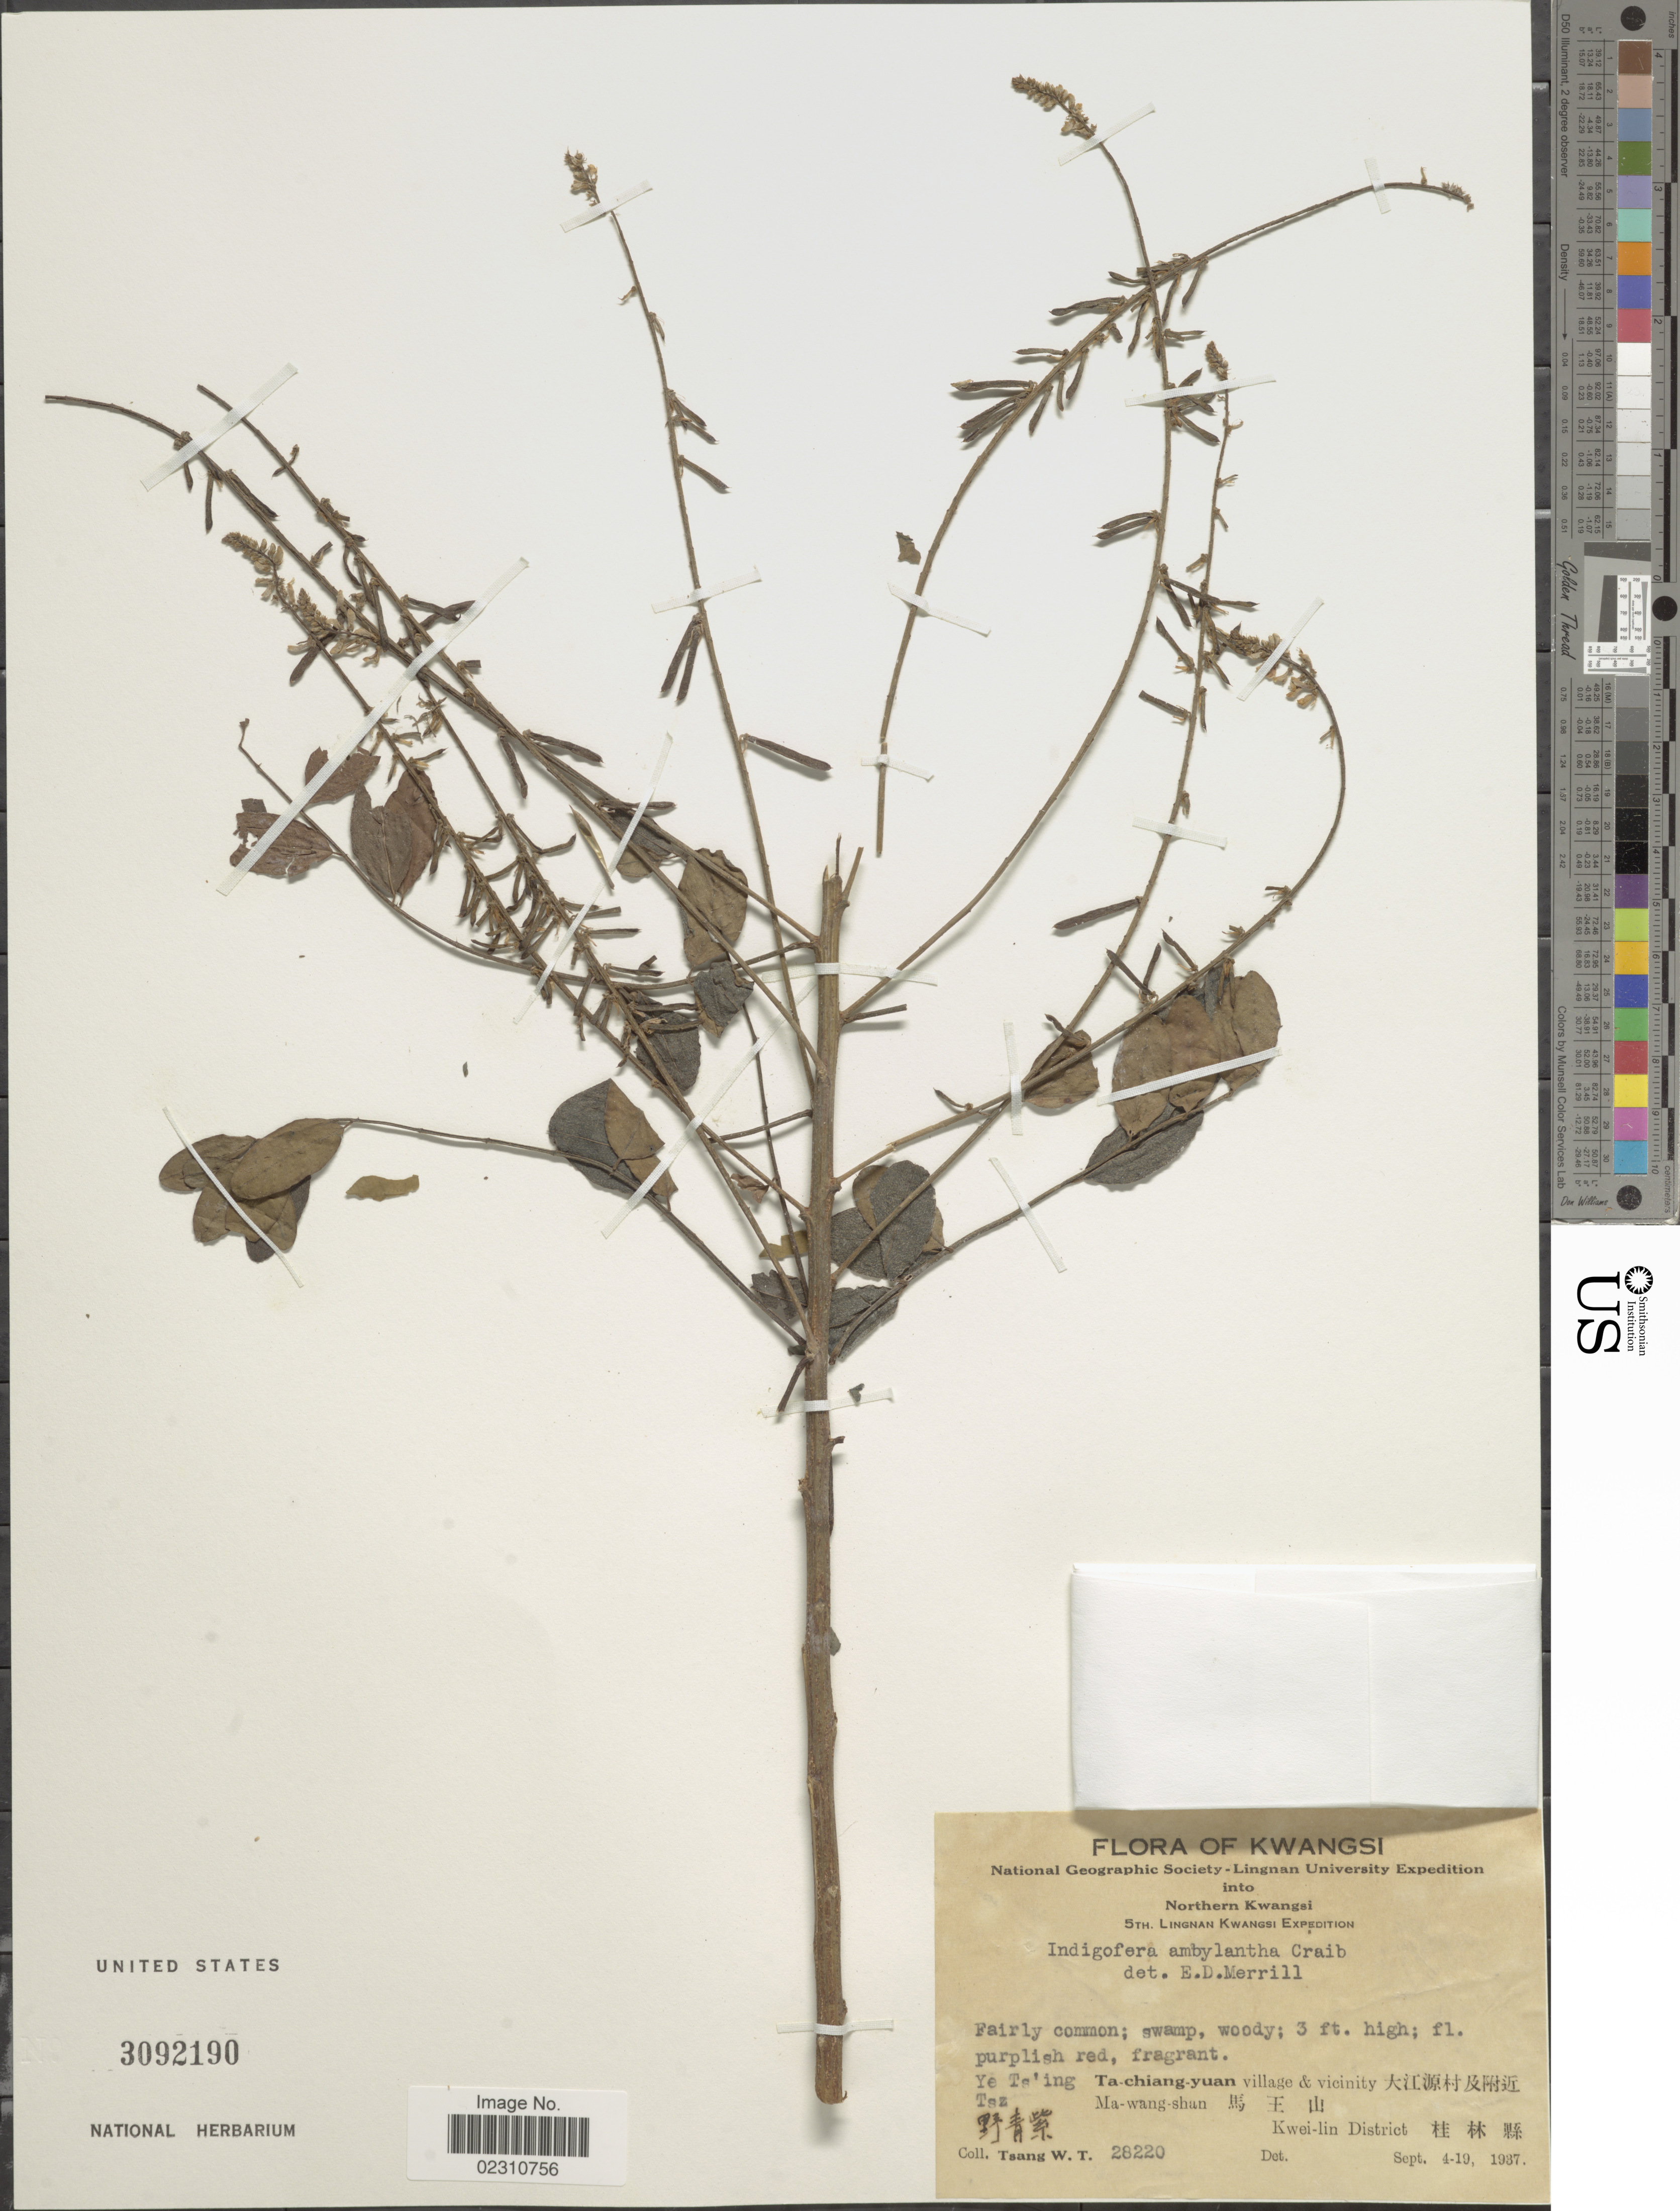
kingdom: Plantae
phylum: Tracheophyta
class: Magnoliopsida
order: Fabales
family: Fabaceae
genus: Indigofera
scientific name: Indigofera amblyantha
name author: Craib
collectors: W. T. Tsang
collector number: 28220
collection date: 1937-09-04/1937-09-19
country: China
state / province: Guangxi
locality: Kwangsi, Northern Kwangsi, Ta-chiang-yuan village & vicinity X, Ma-wang shan X. Kwei-lin District.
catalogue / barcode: US 3092190